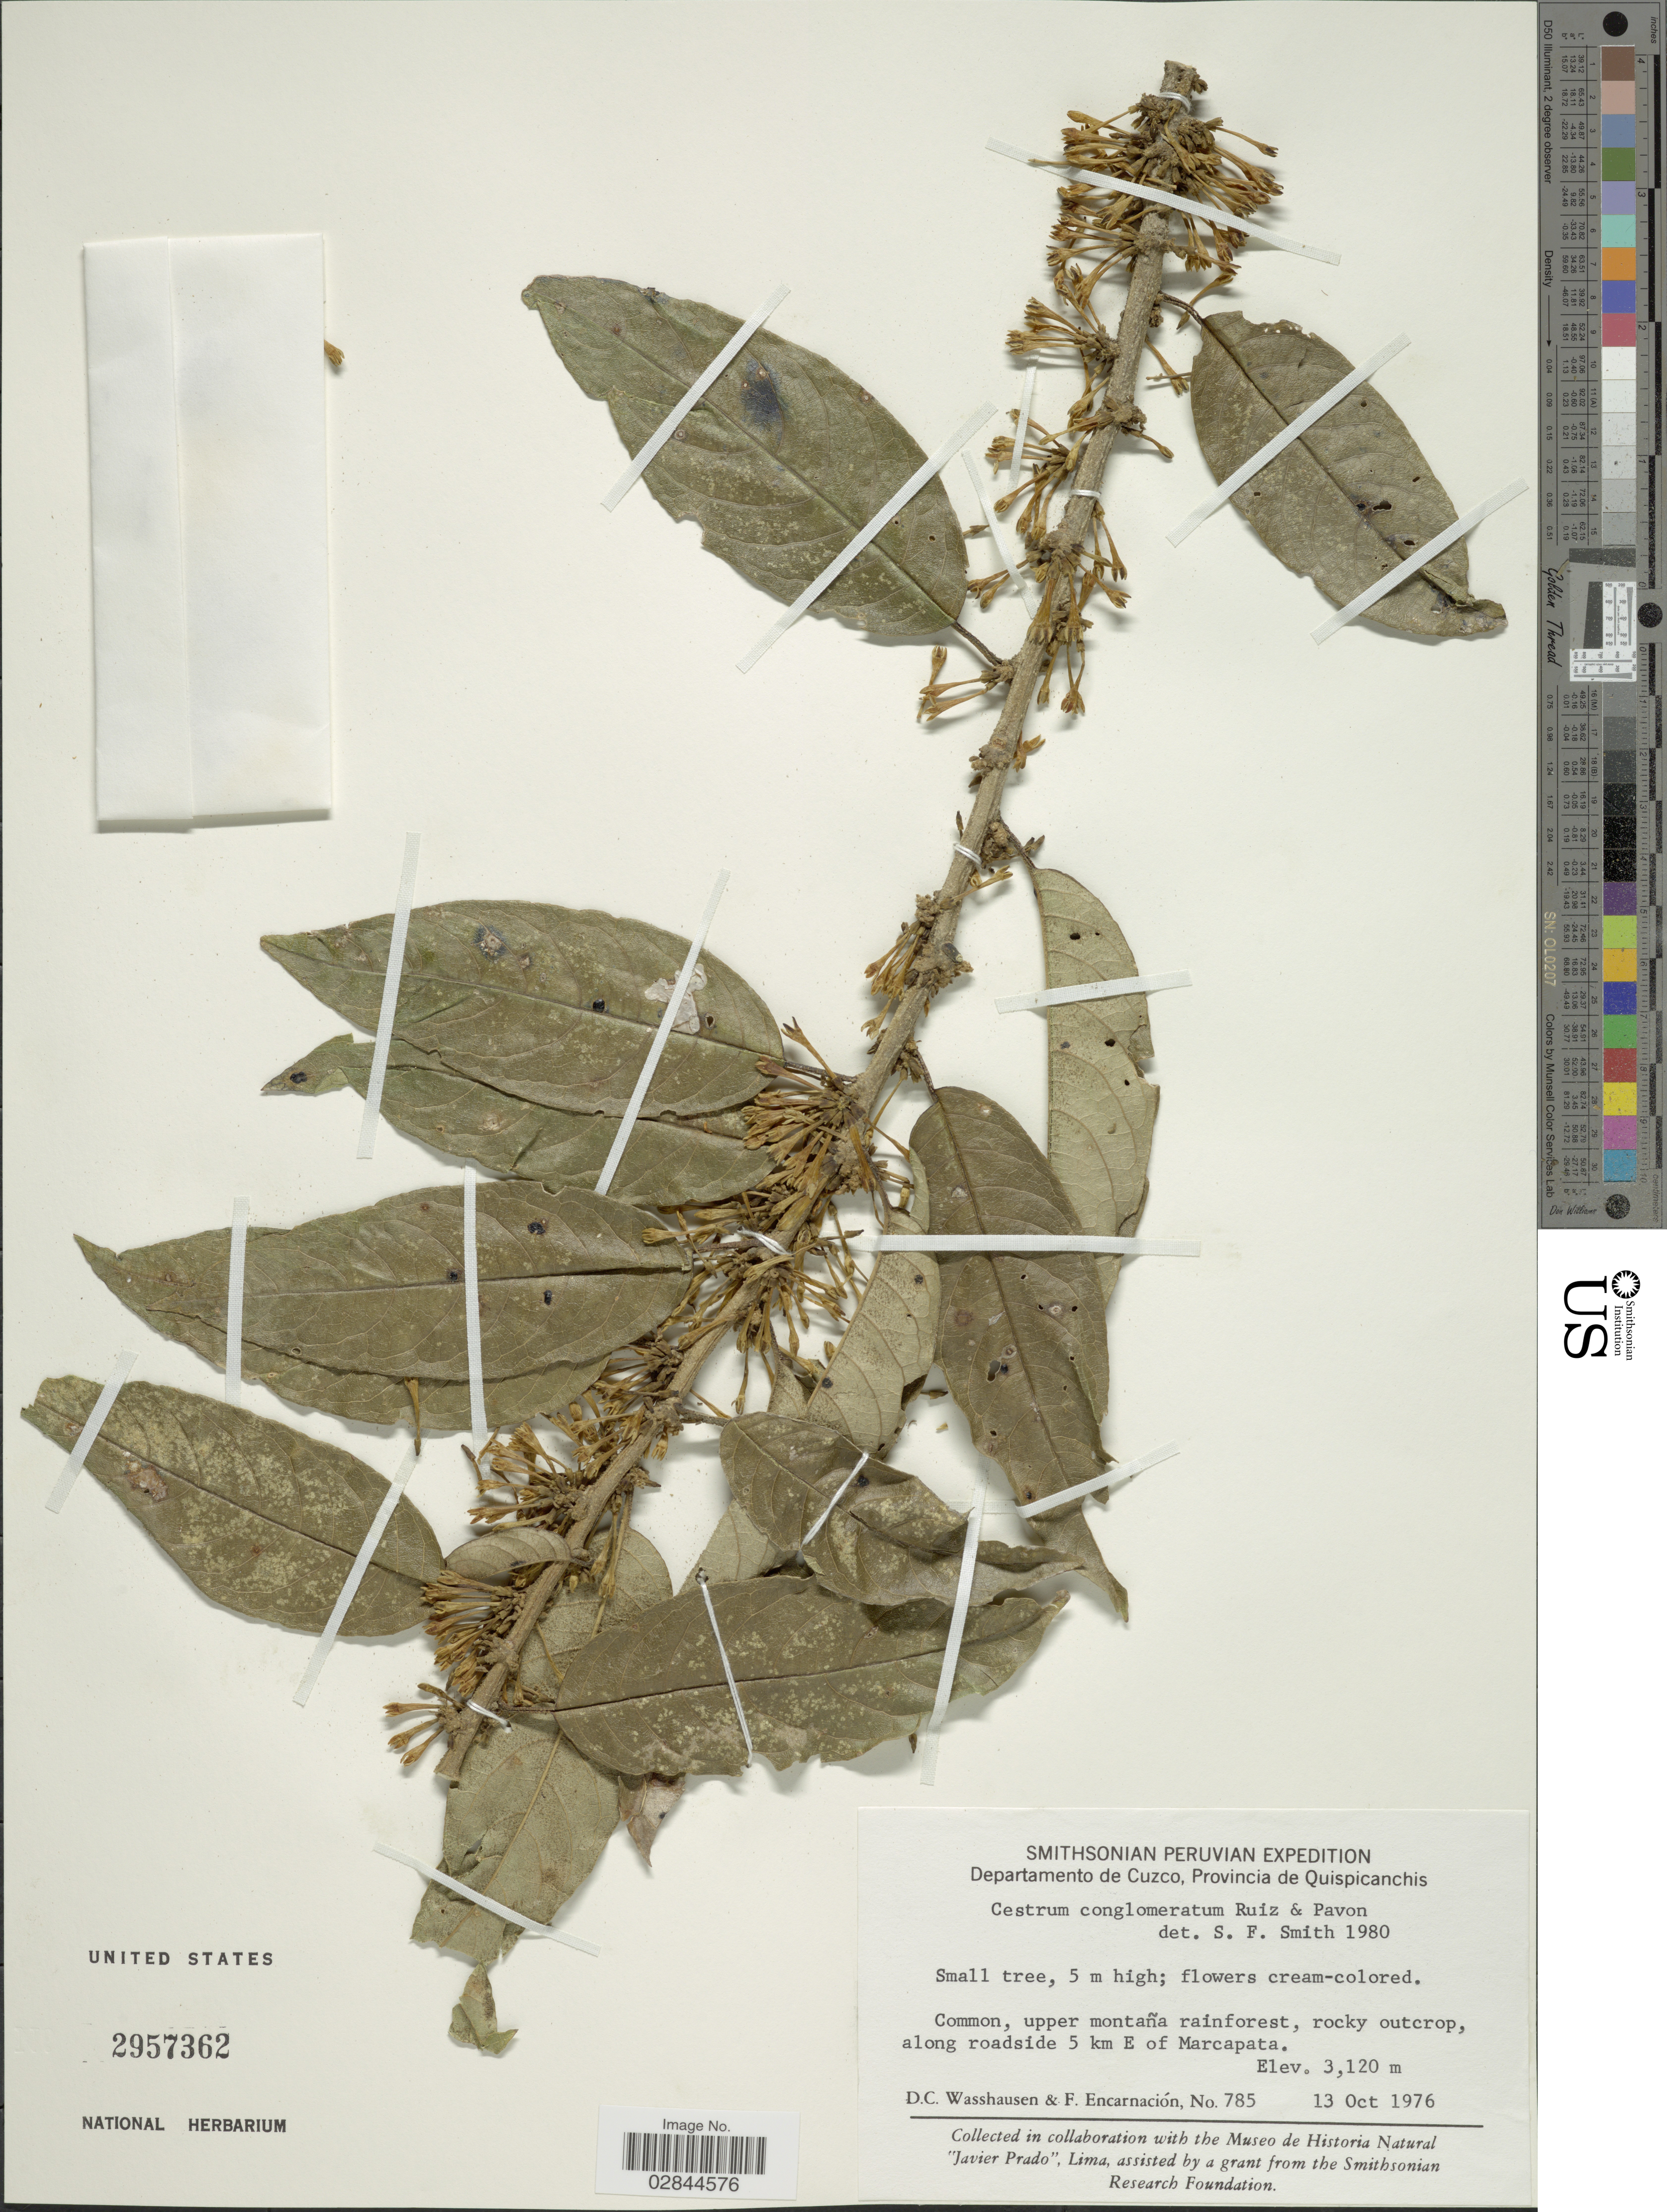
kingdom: Plantae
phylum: Tracheophyta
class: Magnoliopsida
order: Solanales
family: Solanaceae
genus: Cestrum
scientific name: Cestrum conglomeratum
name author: Ruiz & Pav.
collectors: D. C. Wasshausen & F. Encarnación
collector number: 785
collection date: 1976-10-13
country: Peru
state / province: Cusco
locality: Departamento de Cuzco, Provincia de Quispicanchis. Common, upper montaña rainforest, rocky outcrop, along roadside 5 km E of Marcapata.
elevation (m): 3120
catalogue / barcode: US 2957362